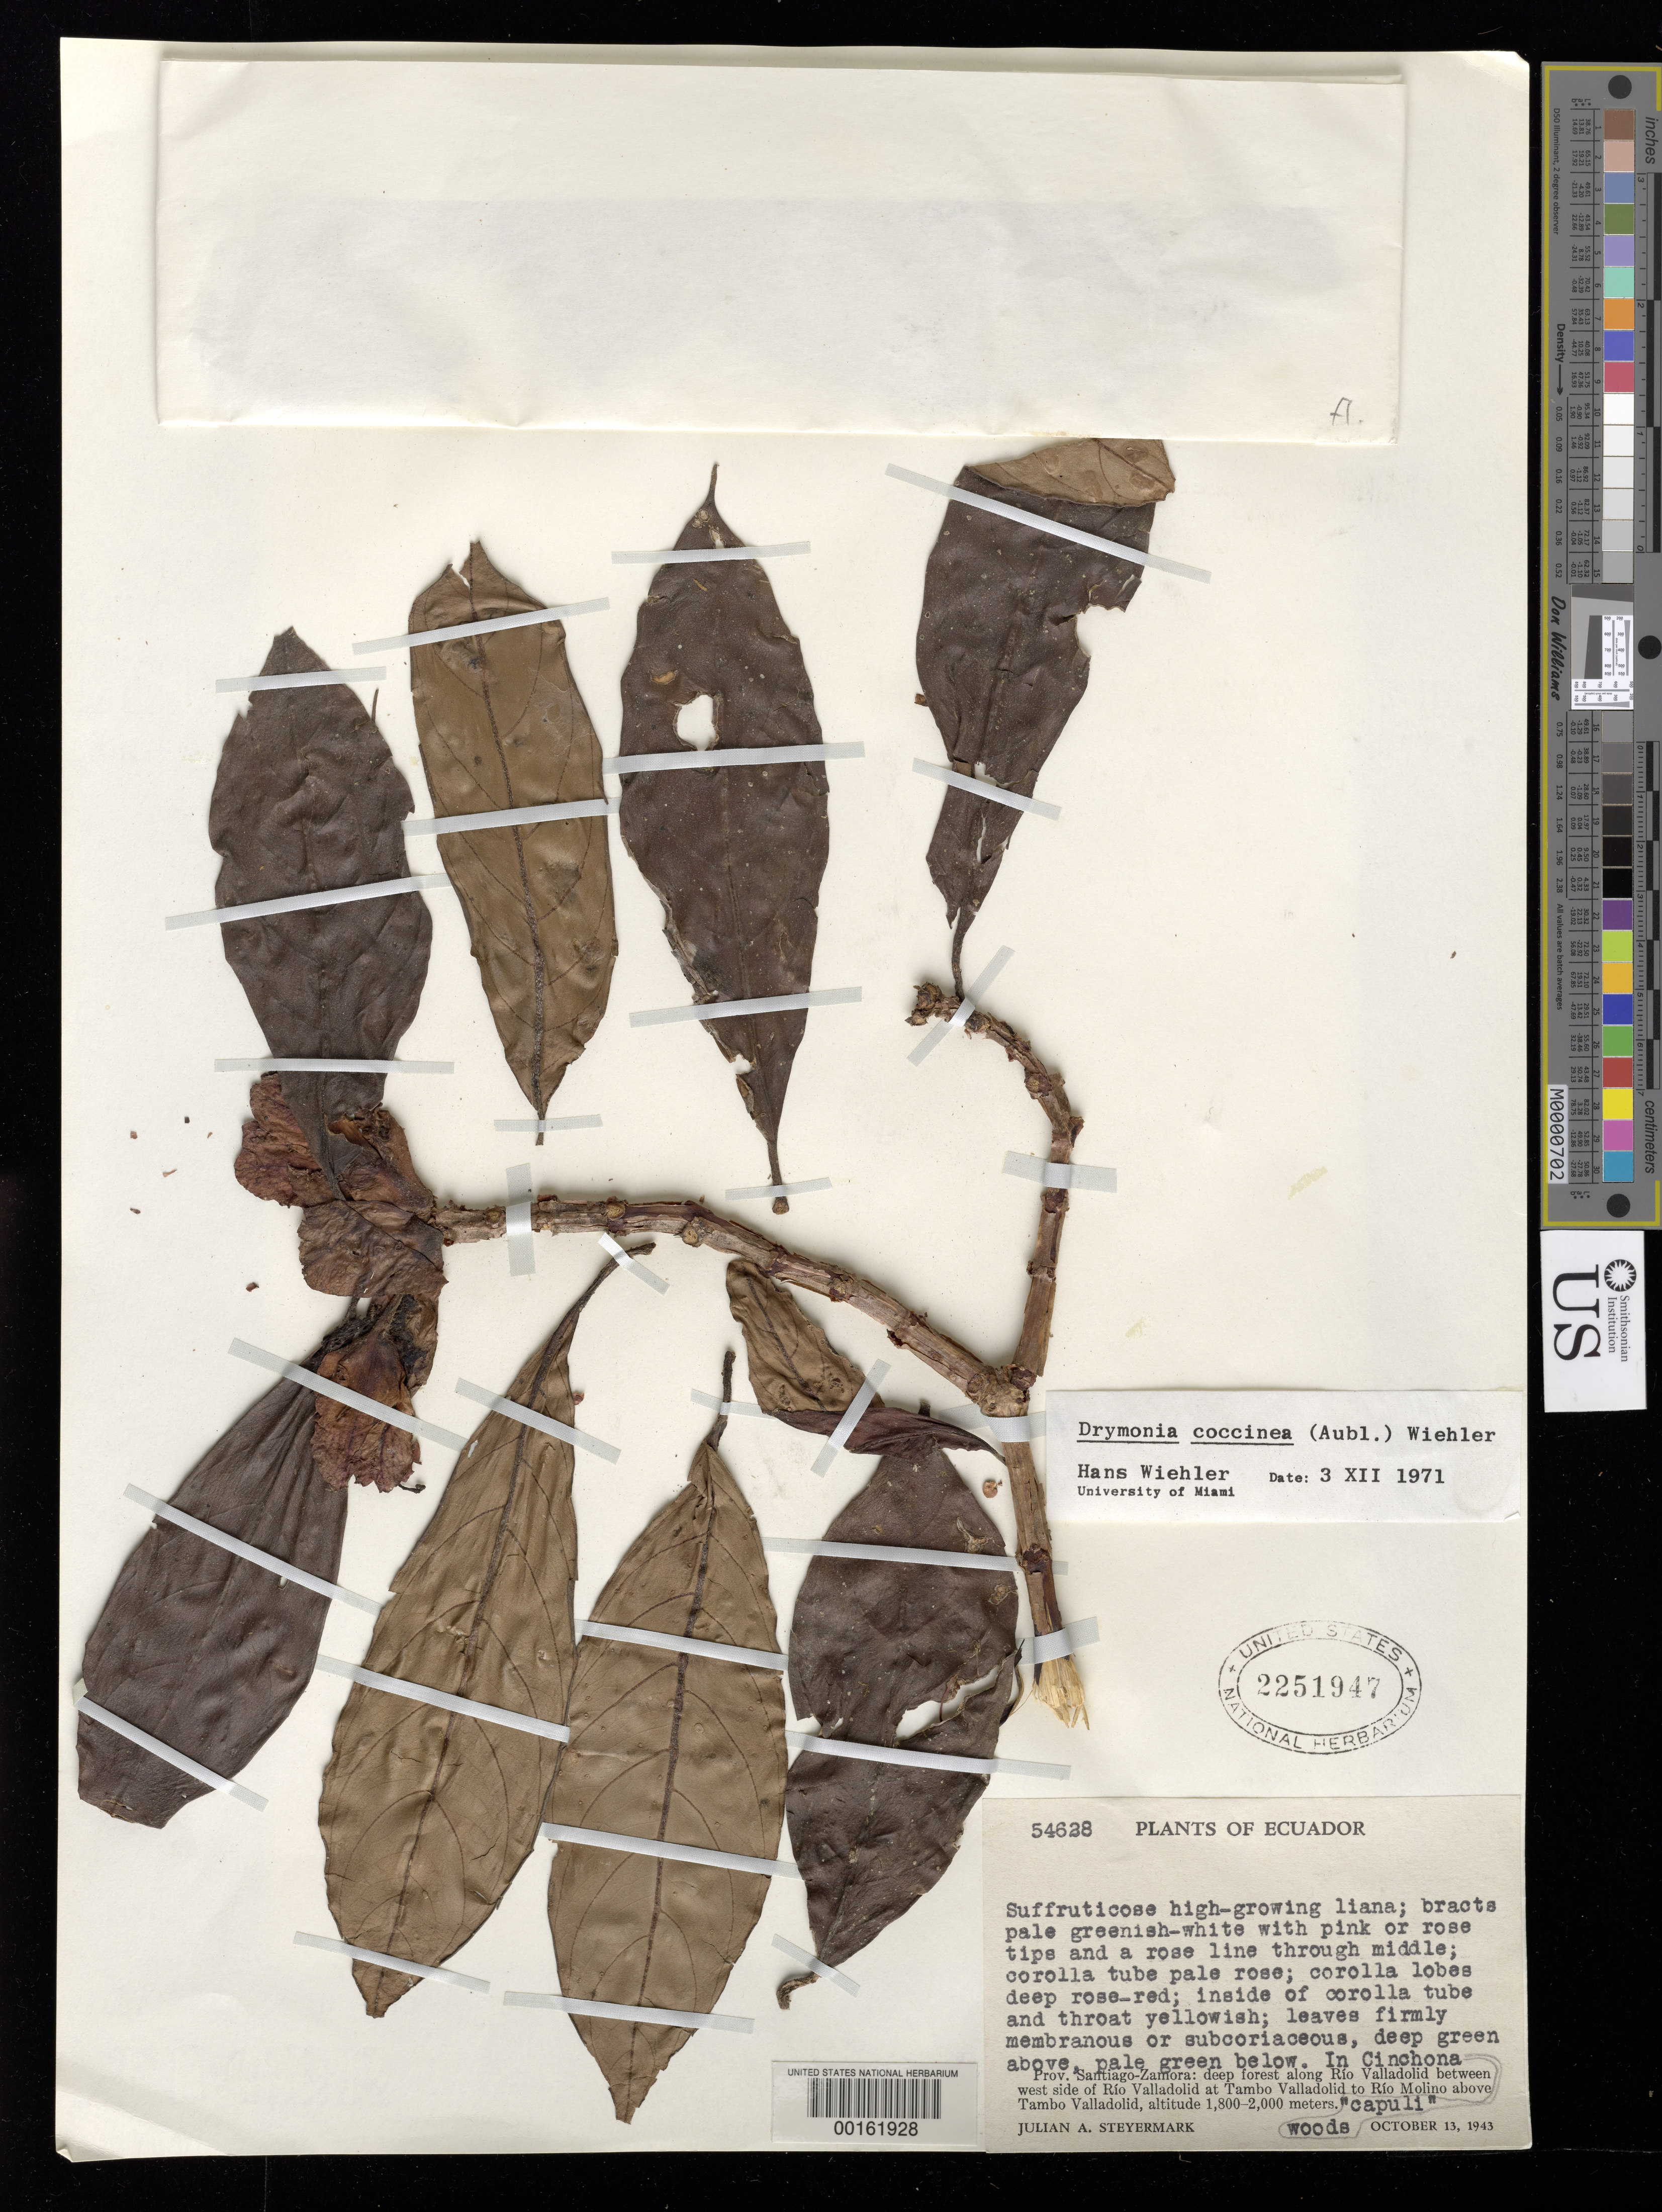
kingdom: Plantae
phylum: Tracheophyta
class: Magnoliopsida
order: Lamiales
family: Gesneriaceae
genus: Drymonia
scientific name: Drymonia coccinea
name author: (Aubl.) Wiehler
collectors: J. Steyermark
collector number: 54628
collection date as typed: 13 Oct 1943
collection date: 1943-10-13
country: Ecuador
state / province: Zamora-Chinchipe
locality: along Rio Valladolid between W side of Rio Valladolid at Tampo Valladolid to Rio Molino above T Valladolid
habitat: In cinchona "capuli" woods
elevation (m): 1800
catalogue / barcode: US 2251947